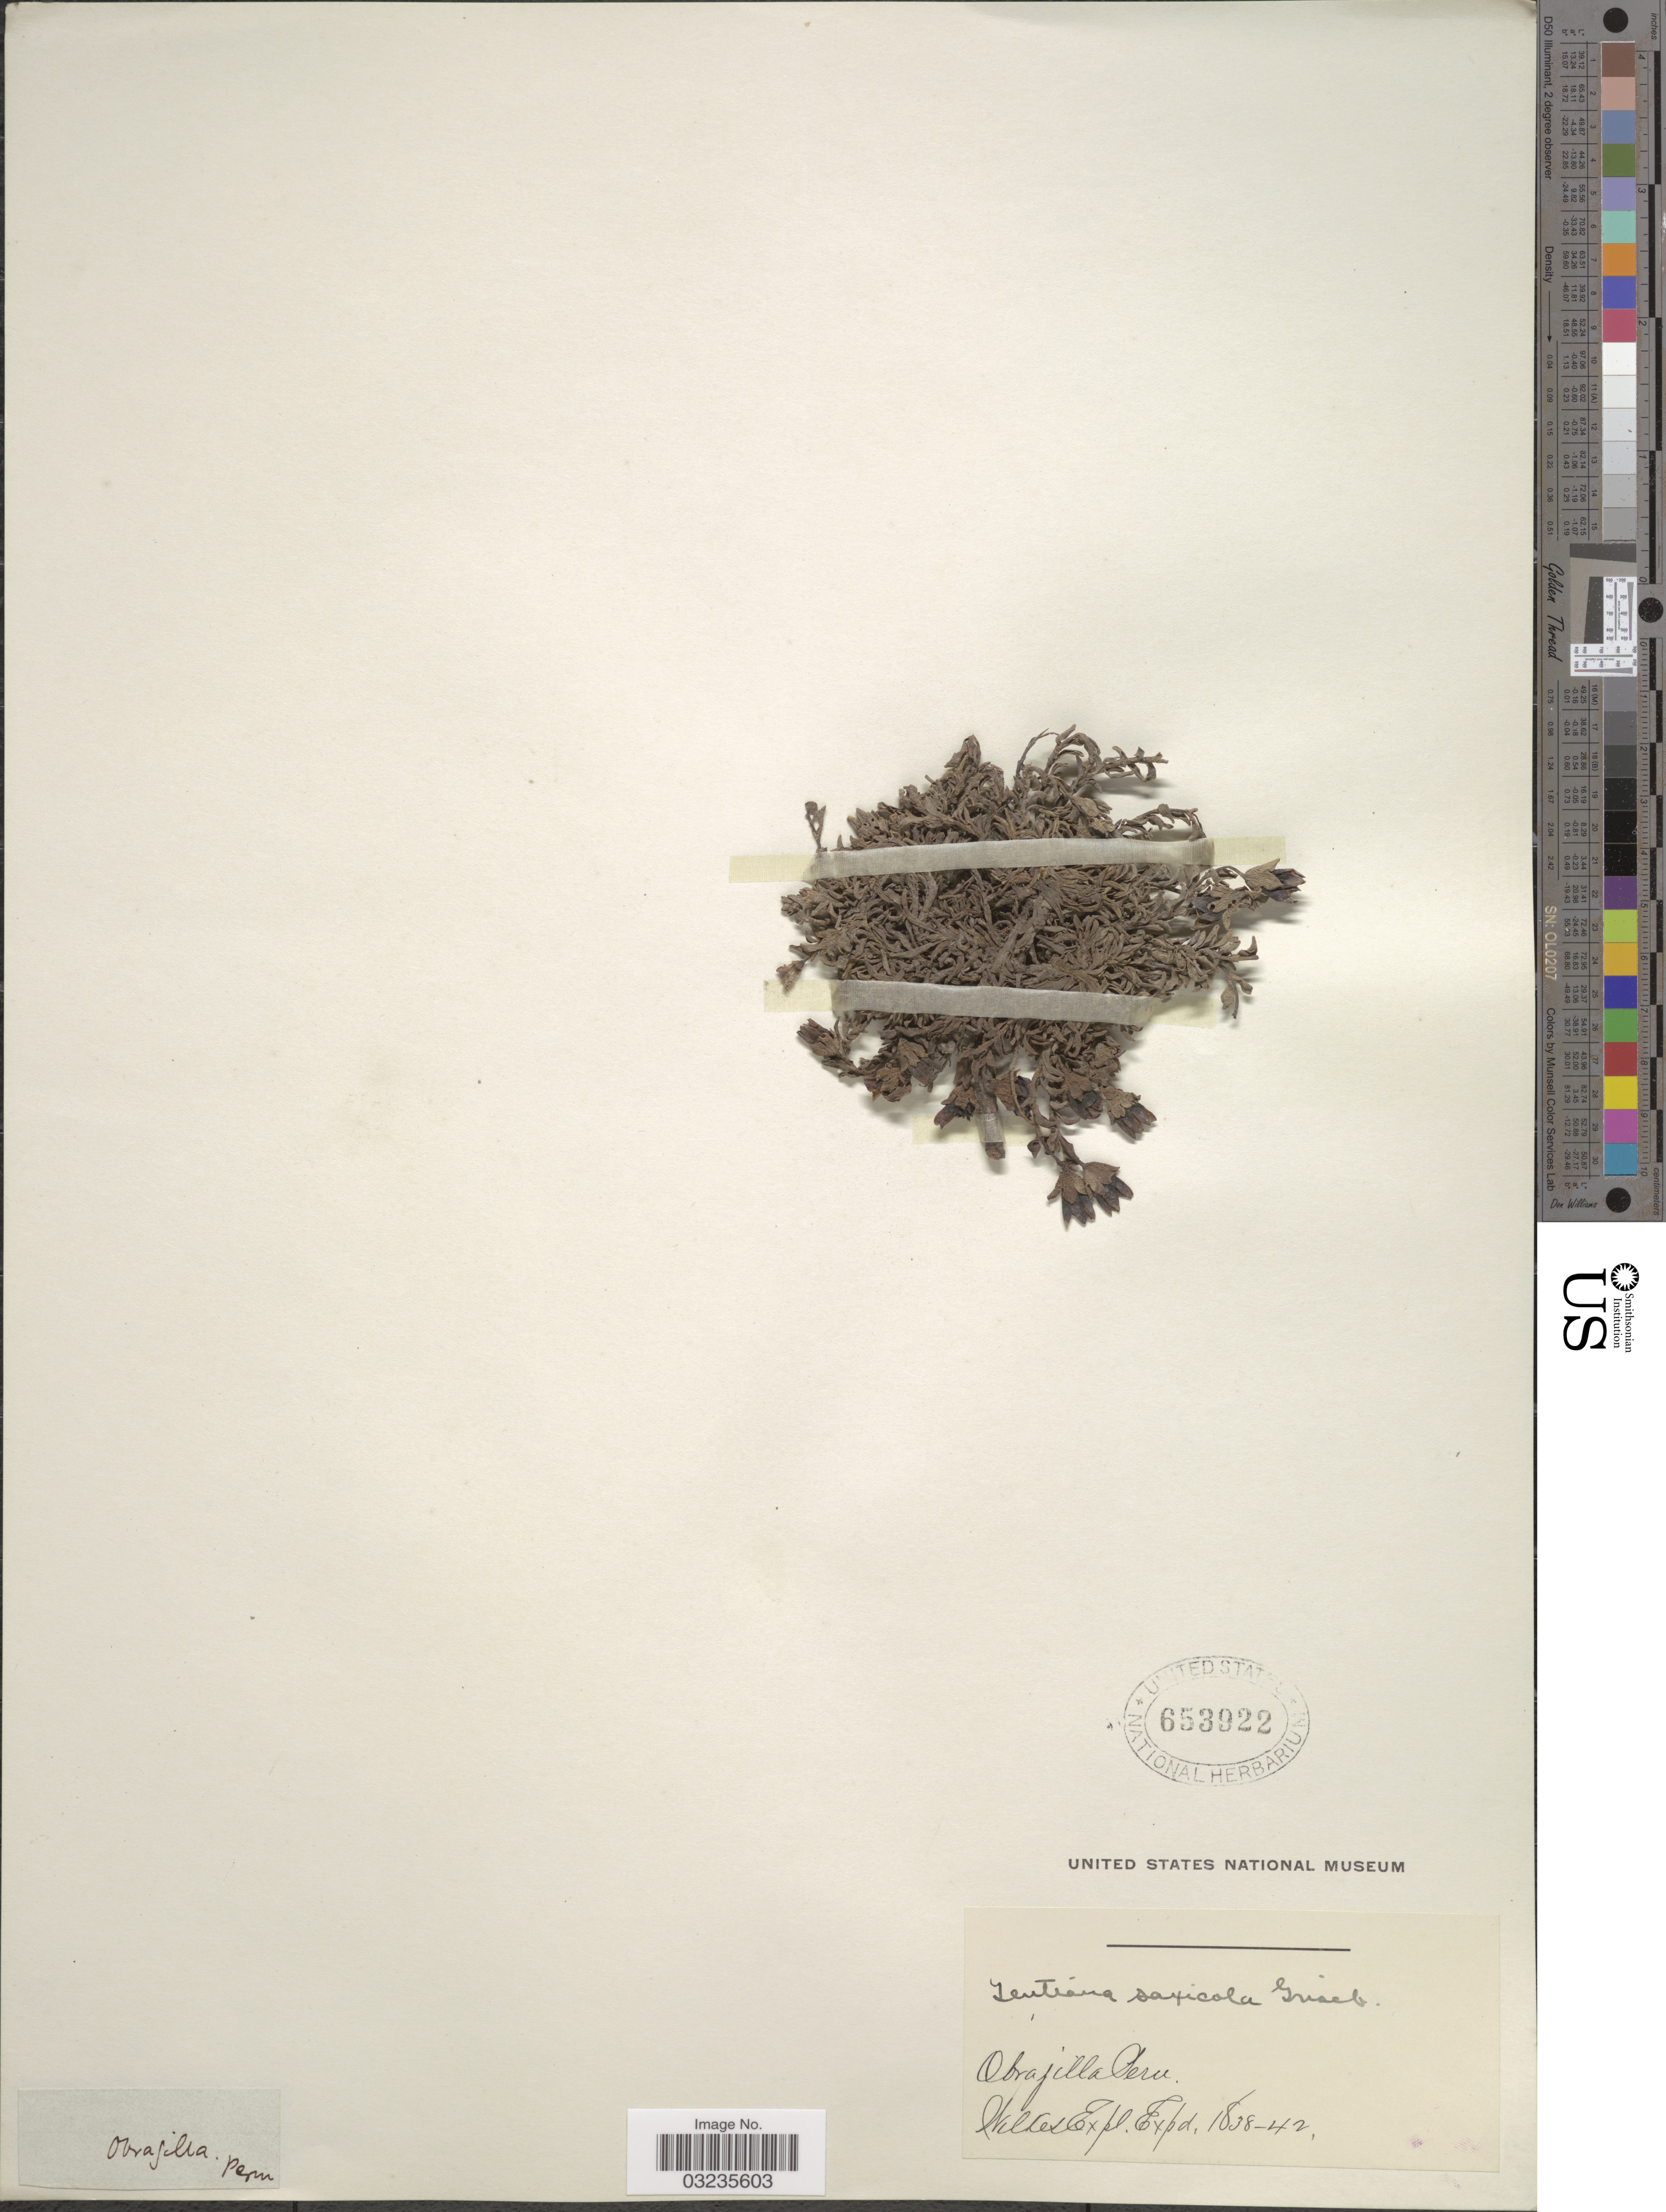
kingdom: Plantae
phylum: Tracheophyta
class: Magnoliopsida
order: Gentianales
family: Gentianaceae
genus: Gentiana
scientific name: Gentiana saxicola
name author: Griseb.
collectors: Wilkes Explor. Exped.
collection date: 1838/1842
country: Peru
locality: Obrajilla.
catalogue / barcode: US 653922